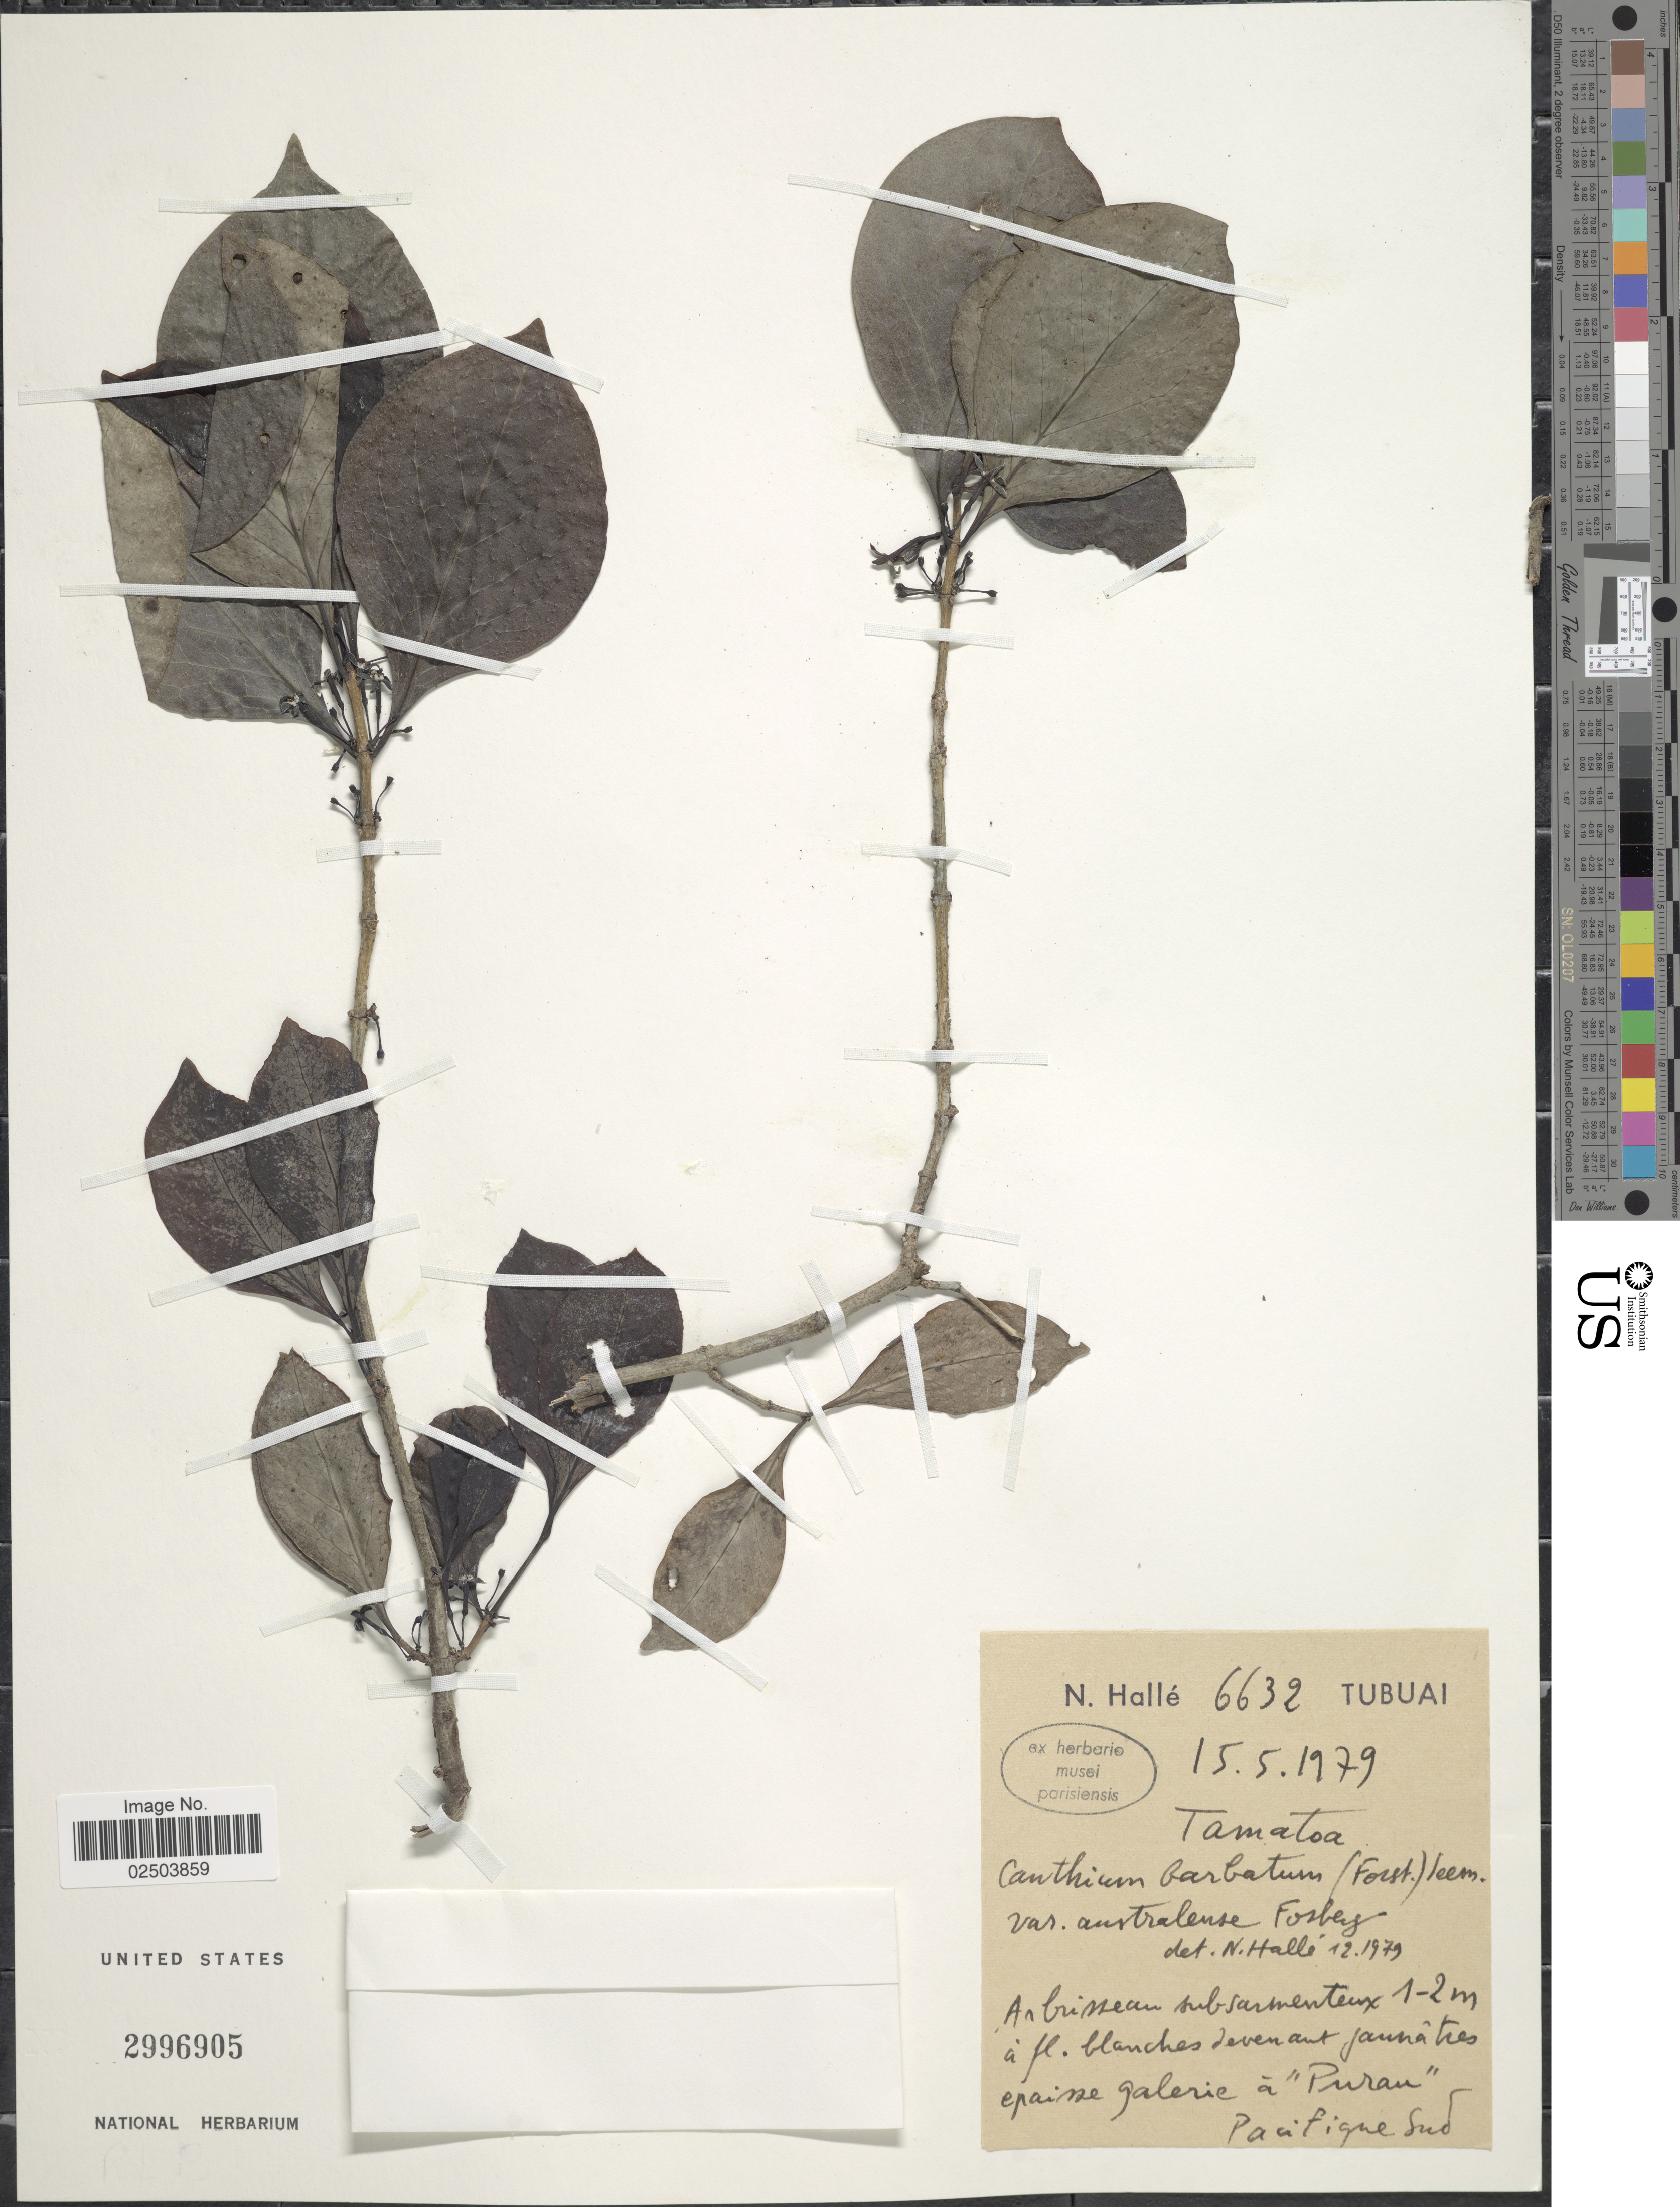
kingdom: Plantae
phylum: Tracheophyta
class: Magnoliopsida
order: Gentianales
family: Rubiaceae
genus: Cyclophyllum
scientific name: Cyclophyllum barbatum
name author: (G. Forst.) N. Hallé & J. Florence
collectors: N. Hallé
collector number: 6632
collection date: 1979-05-15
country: French Polynesia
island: Tubuai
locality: Pacifique Sud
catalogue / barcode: US 2996905